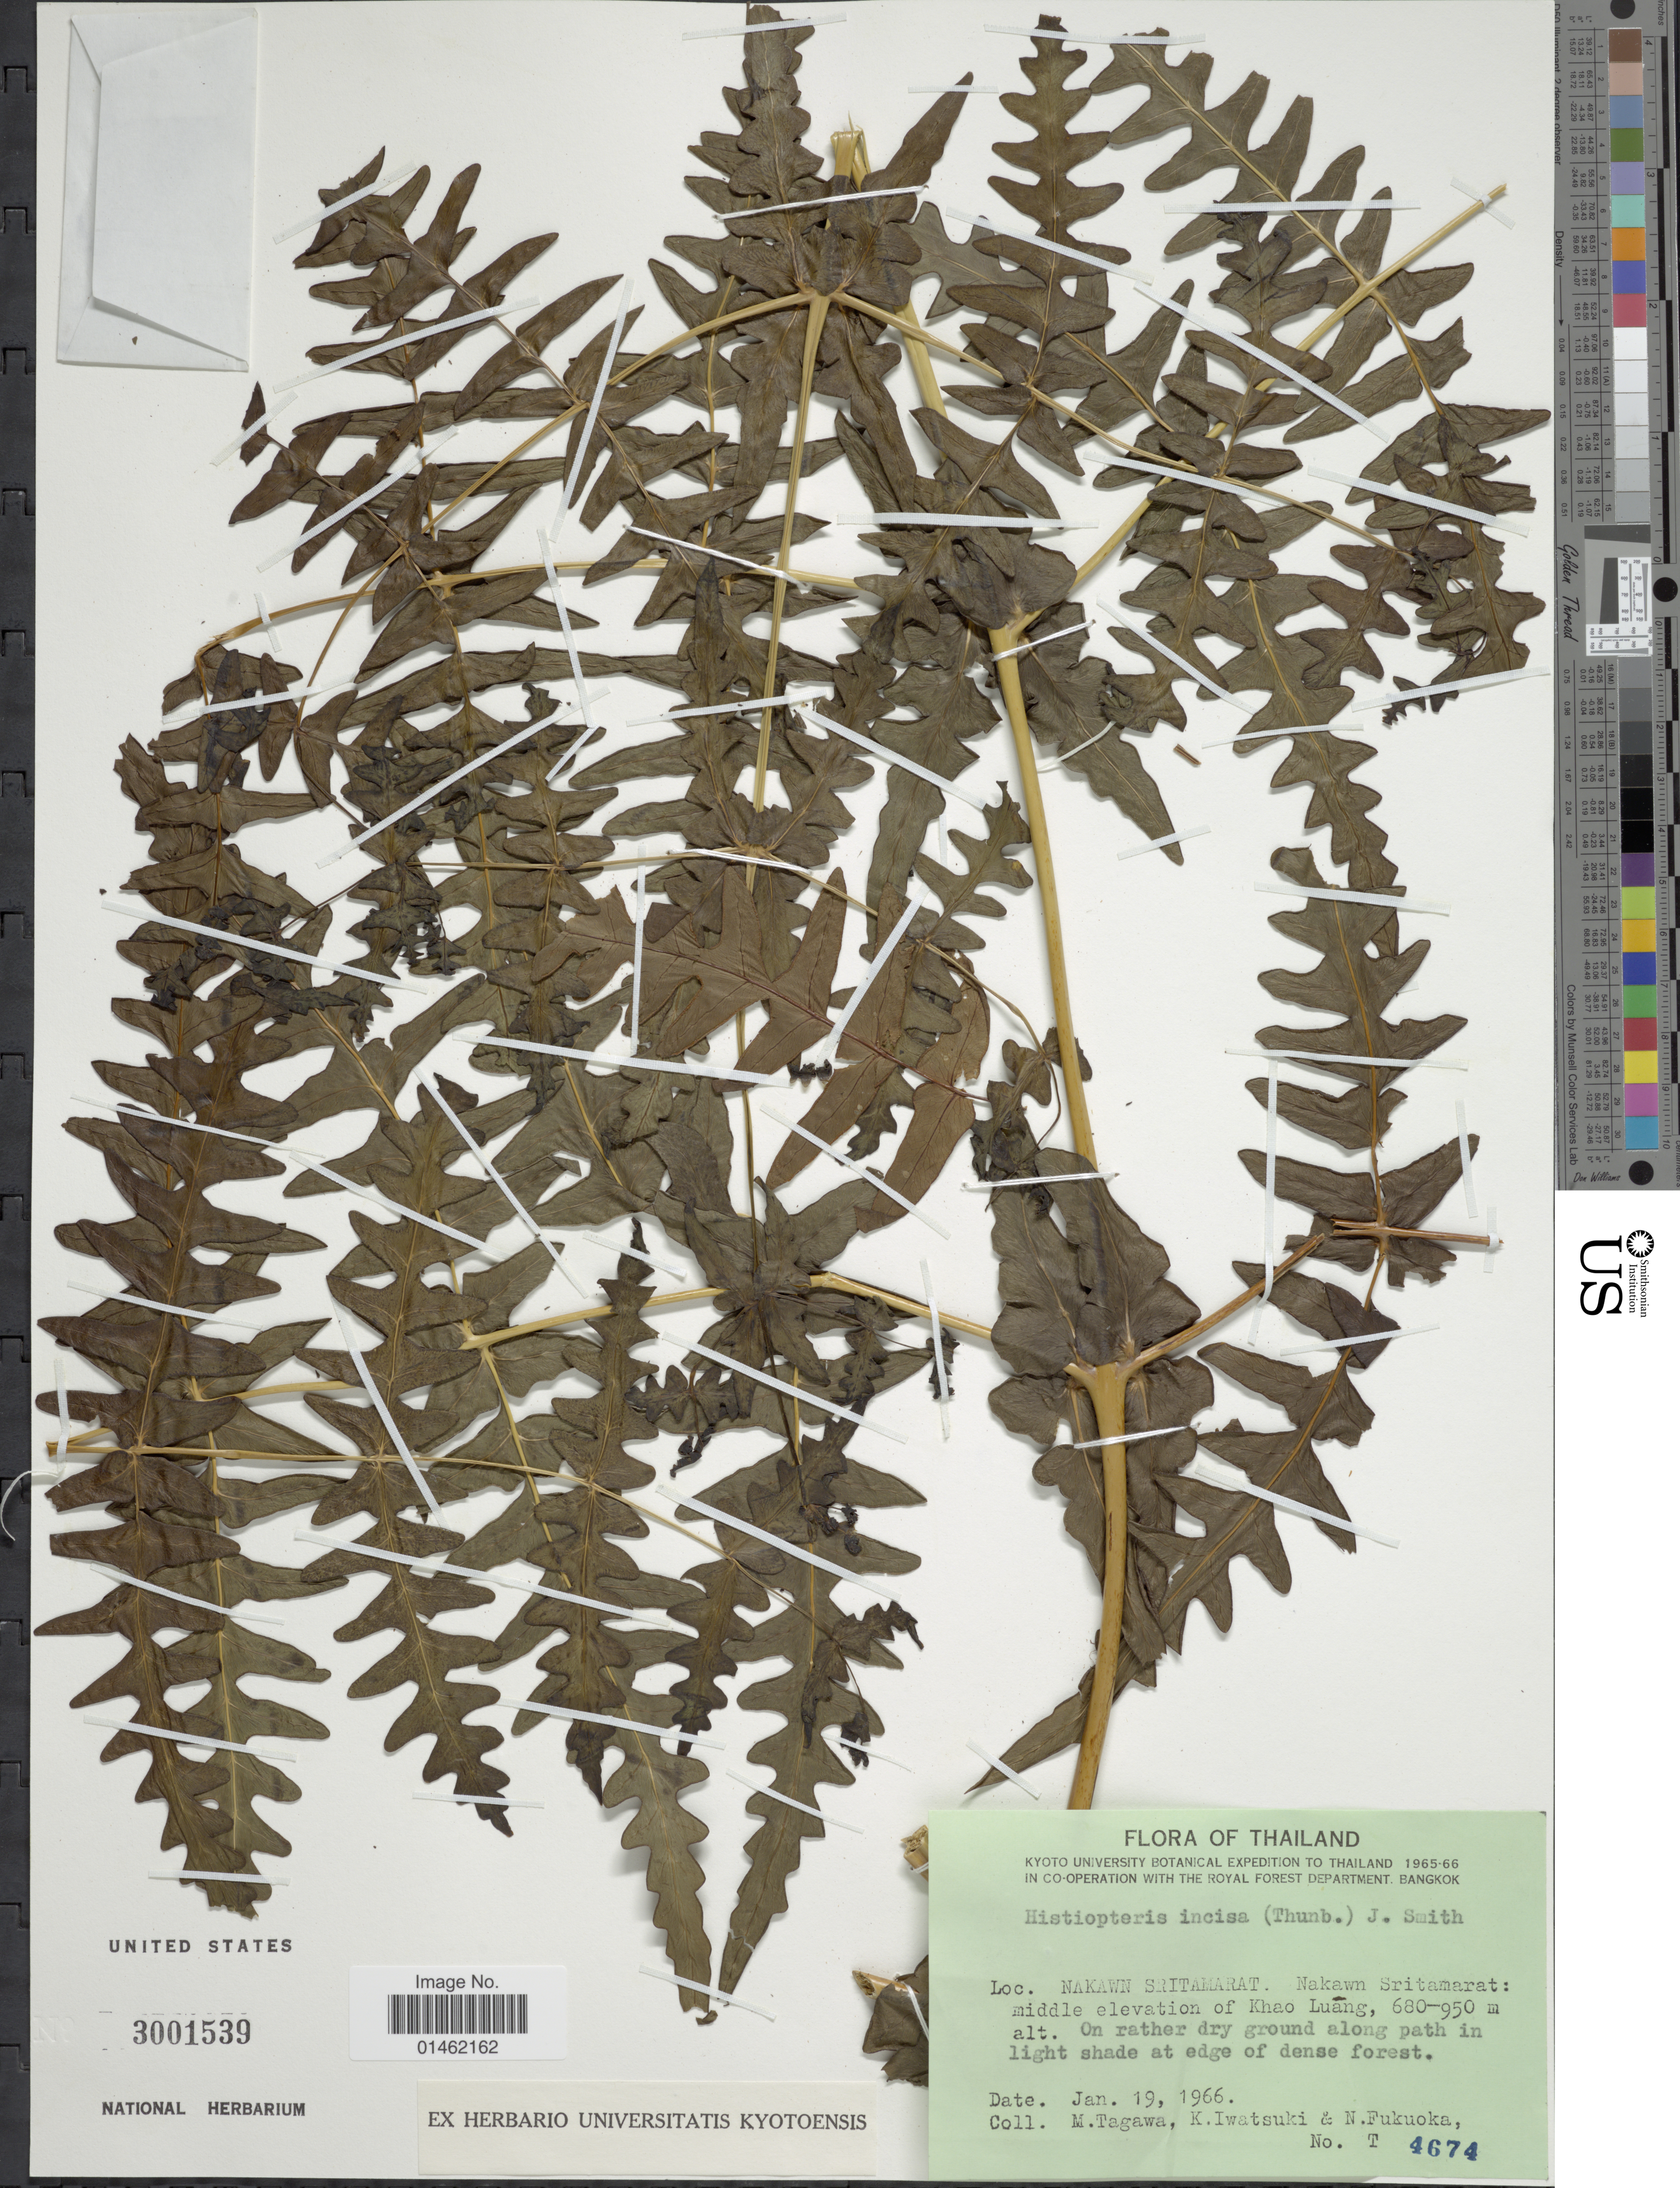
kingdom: Plantae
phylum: Tracheophyta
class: Polypodiopsida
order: Polypodiales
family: Dennstaedtiaceae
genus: Histiopteris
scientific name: Histiopteris incisa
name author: (Thunb.) J. Sm.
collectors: M. Tagawa, K. Iwatsuki & N. Fukuoka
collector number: T 4674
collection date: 1966-01-19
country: Thailand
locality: Nakwan Sritamarat: middle elevation of Kha Luang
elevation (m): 680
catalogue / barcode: US 3001539